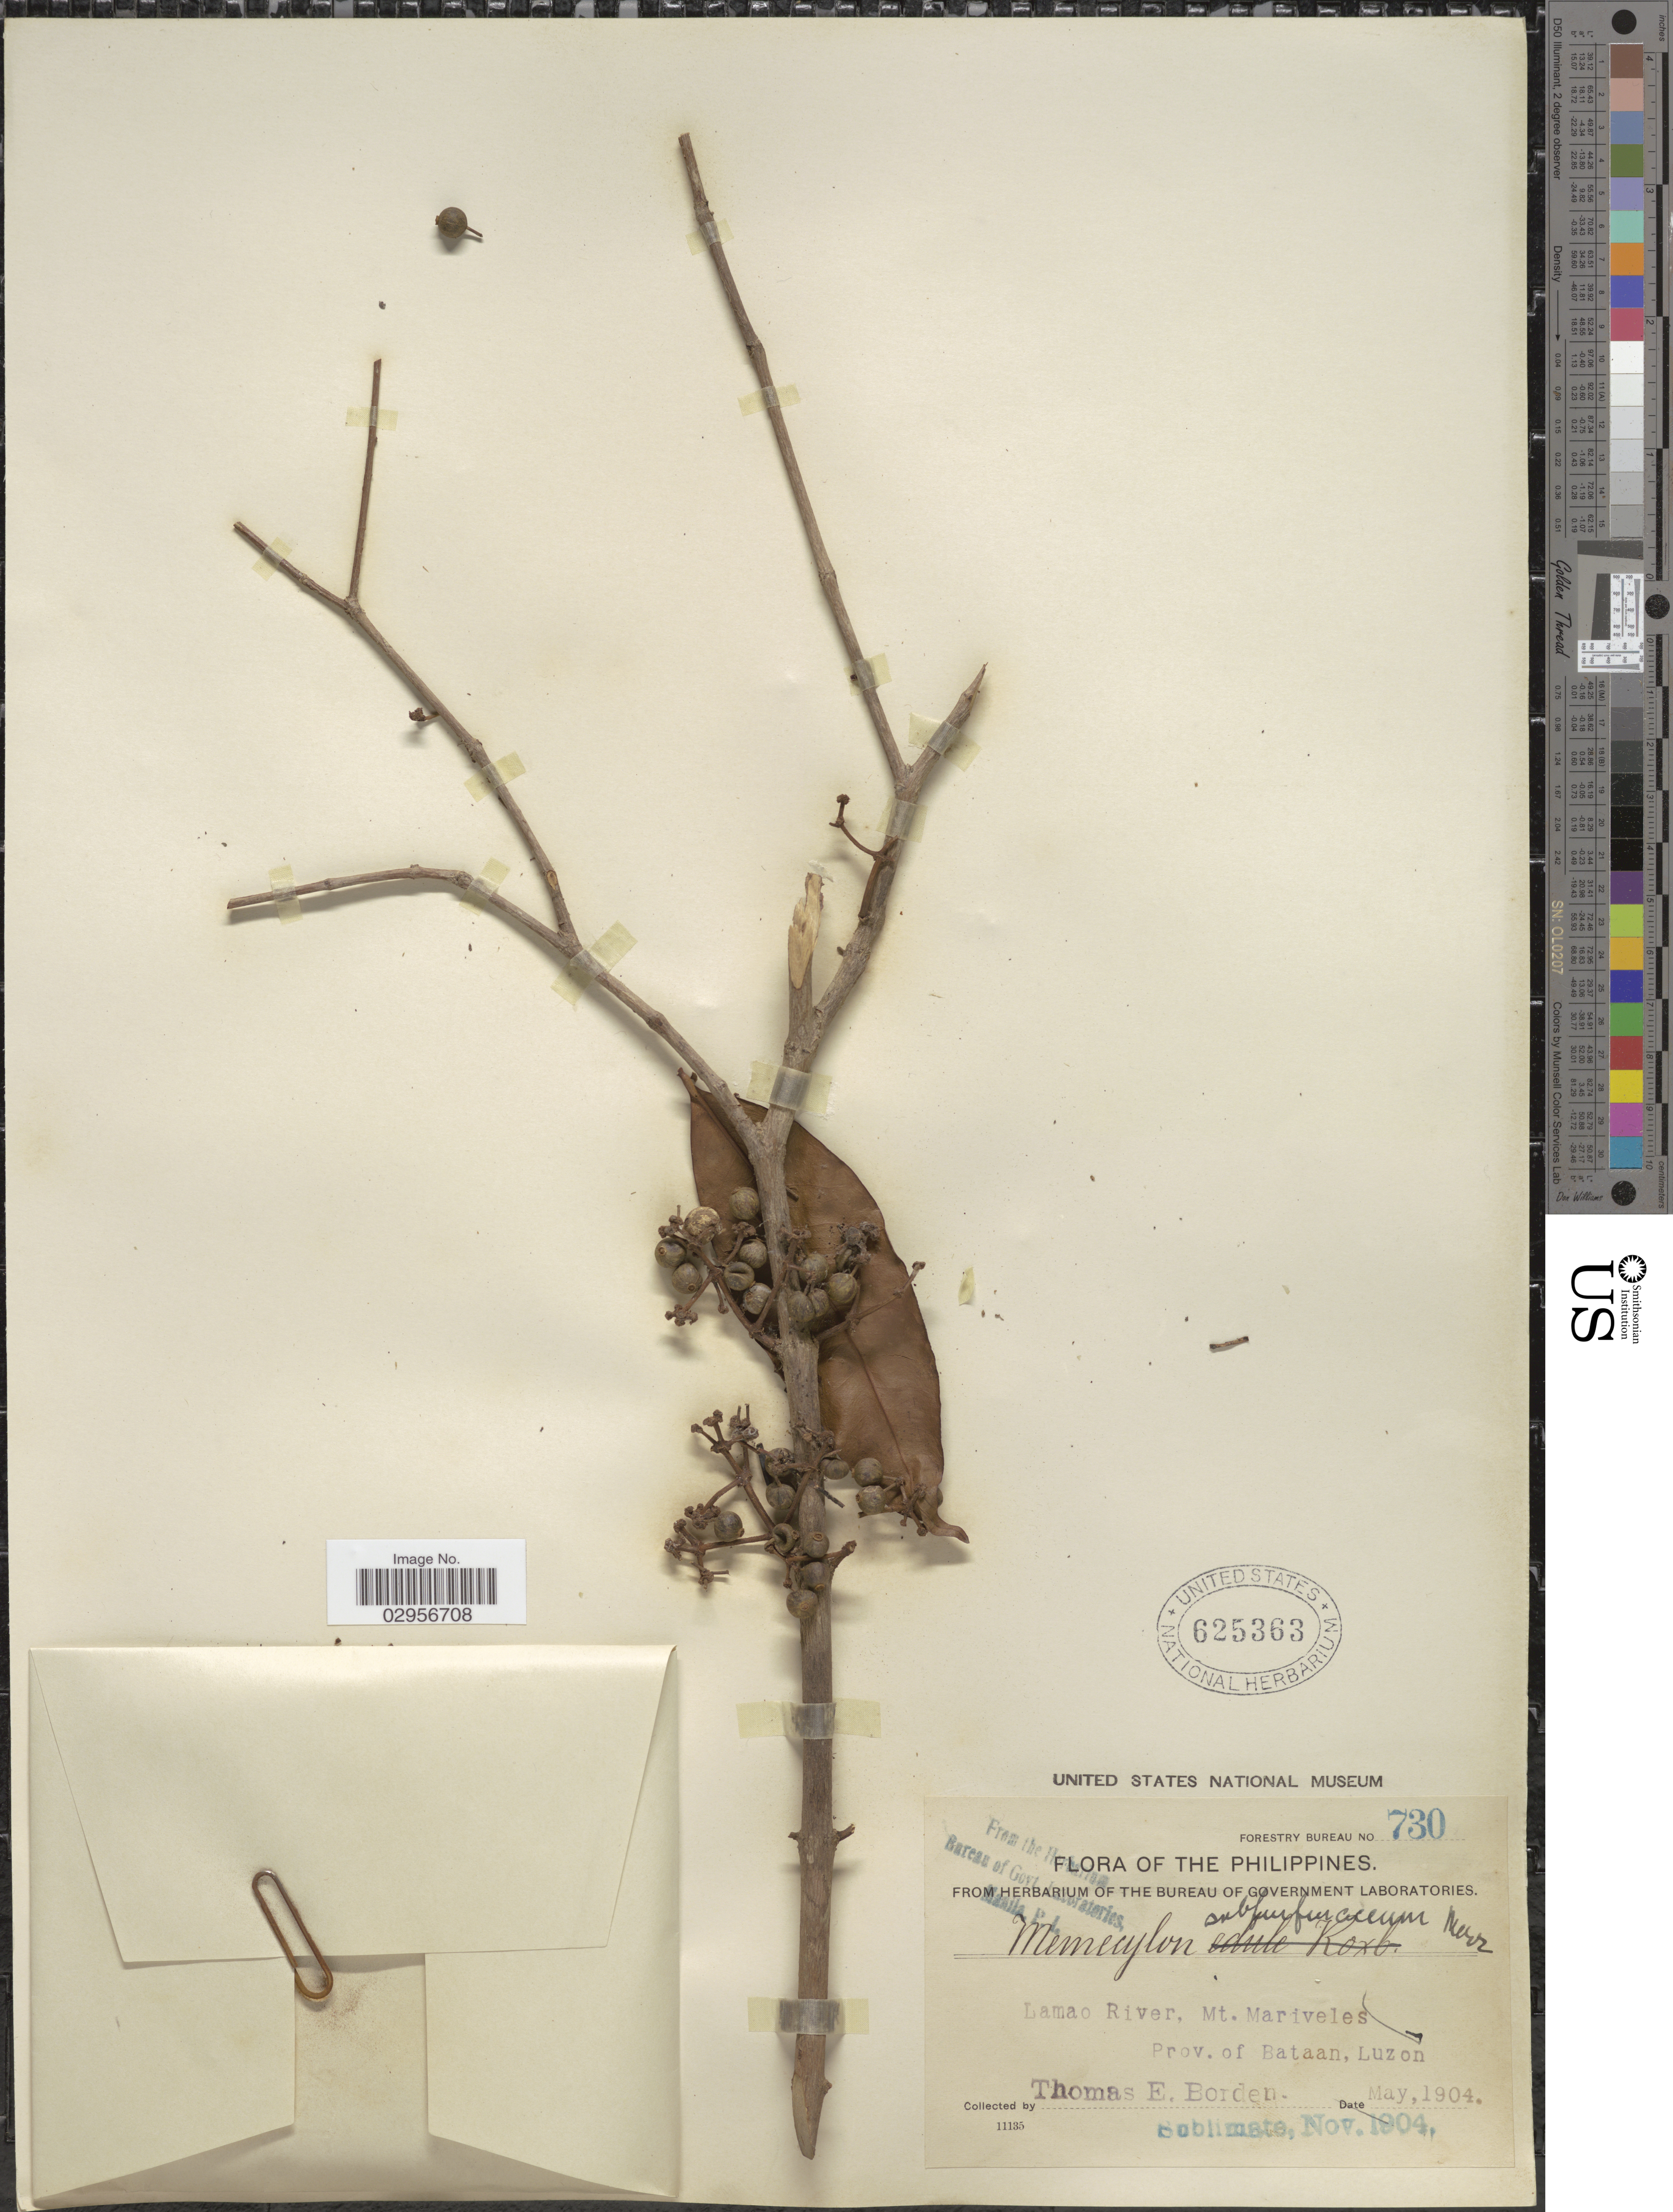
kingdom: Plantae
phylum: Tracheophyta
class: Magnoliopsida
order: Myrtales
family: Melastomataceae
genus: Memecylon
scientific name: Memecylon subfurfuraceum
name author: Merr.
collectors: T. E. Borden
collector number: Forestry Bureau 730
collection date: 1904-05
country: Philippines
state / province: Central Luzon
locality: Lamao River, Mt. Mariveles, Prov. of Bataan, Luzon.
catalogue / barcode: US 625363